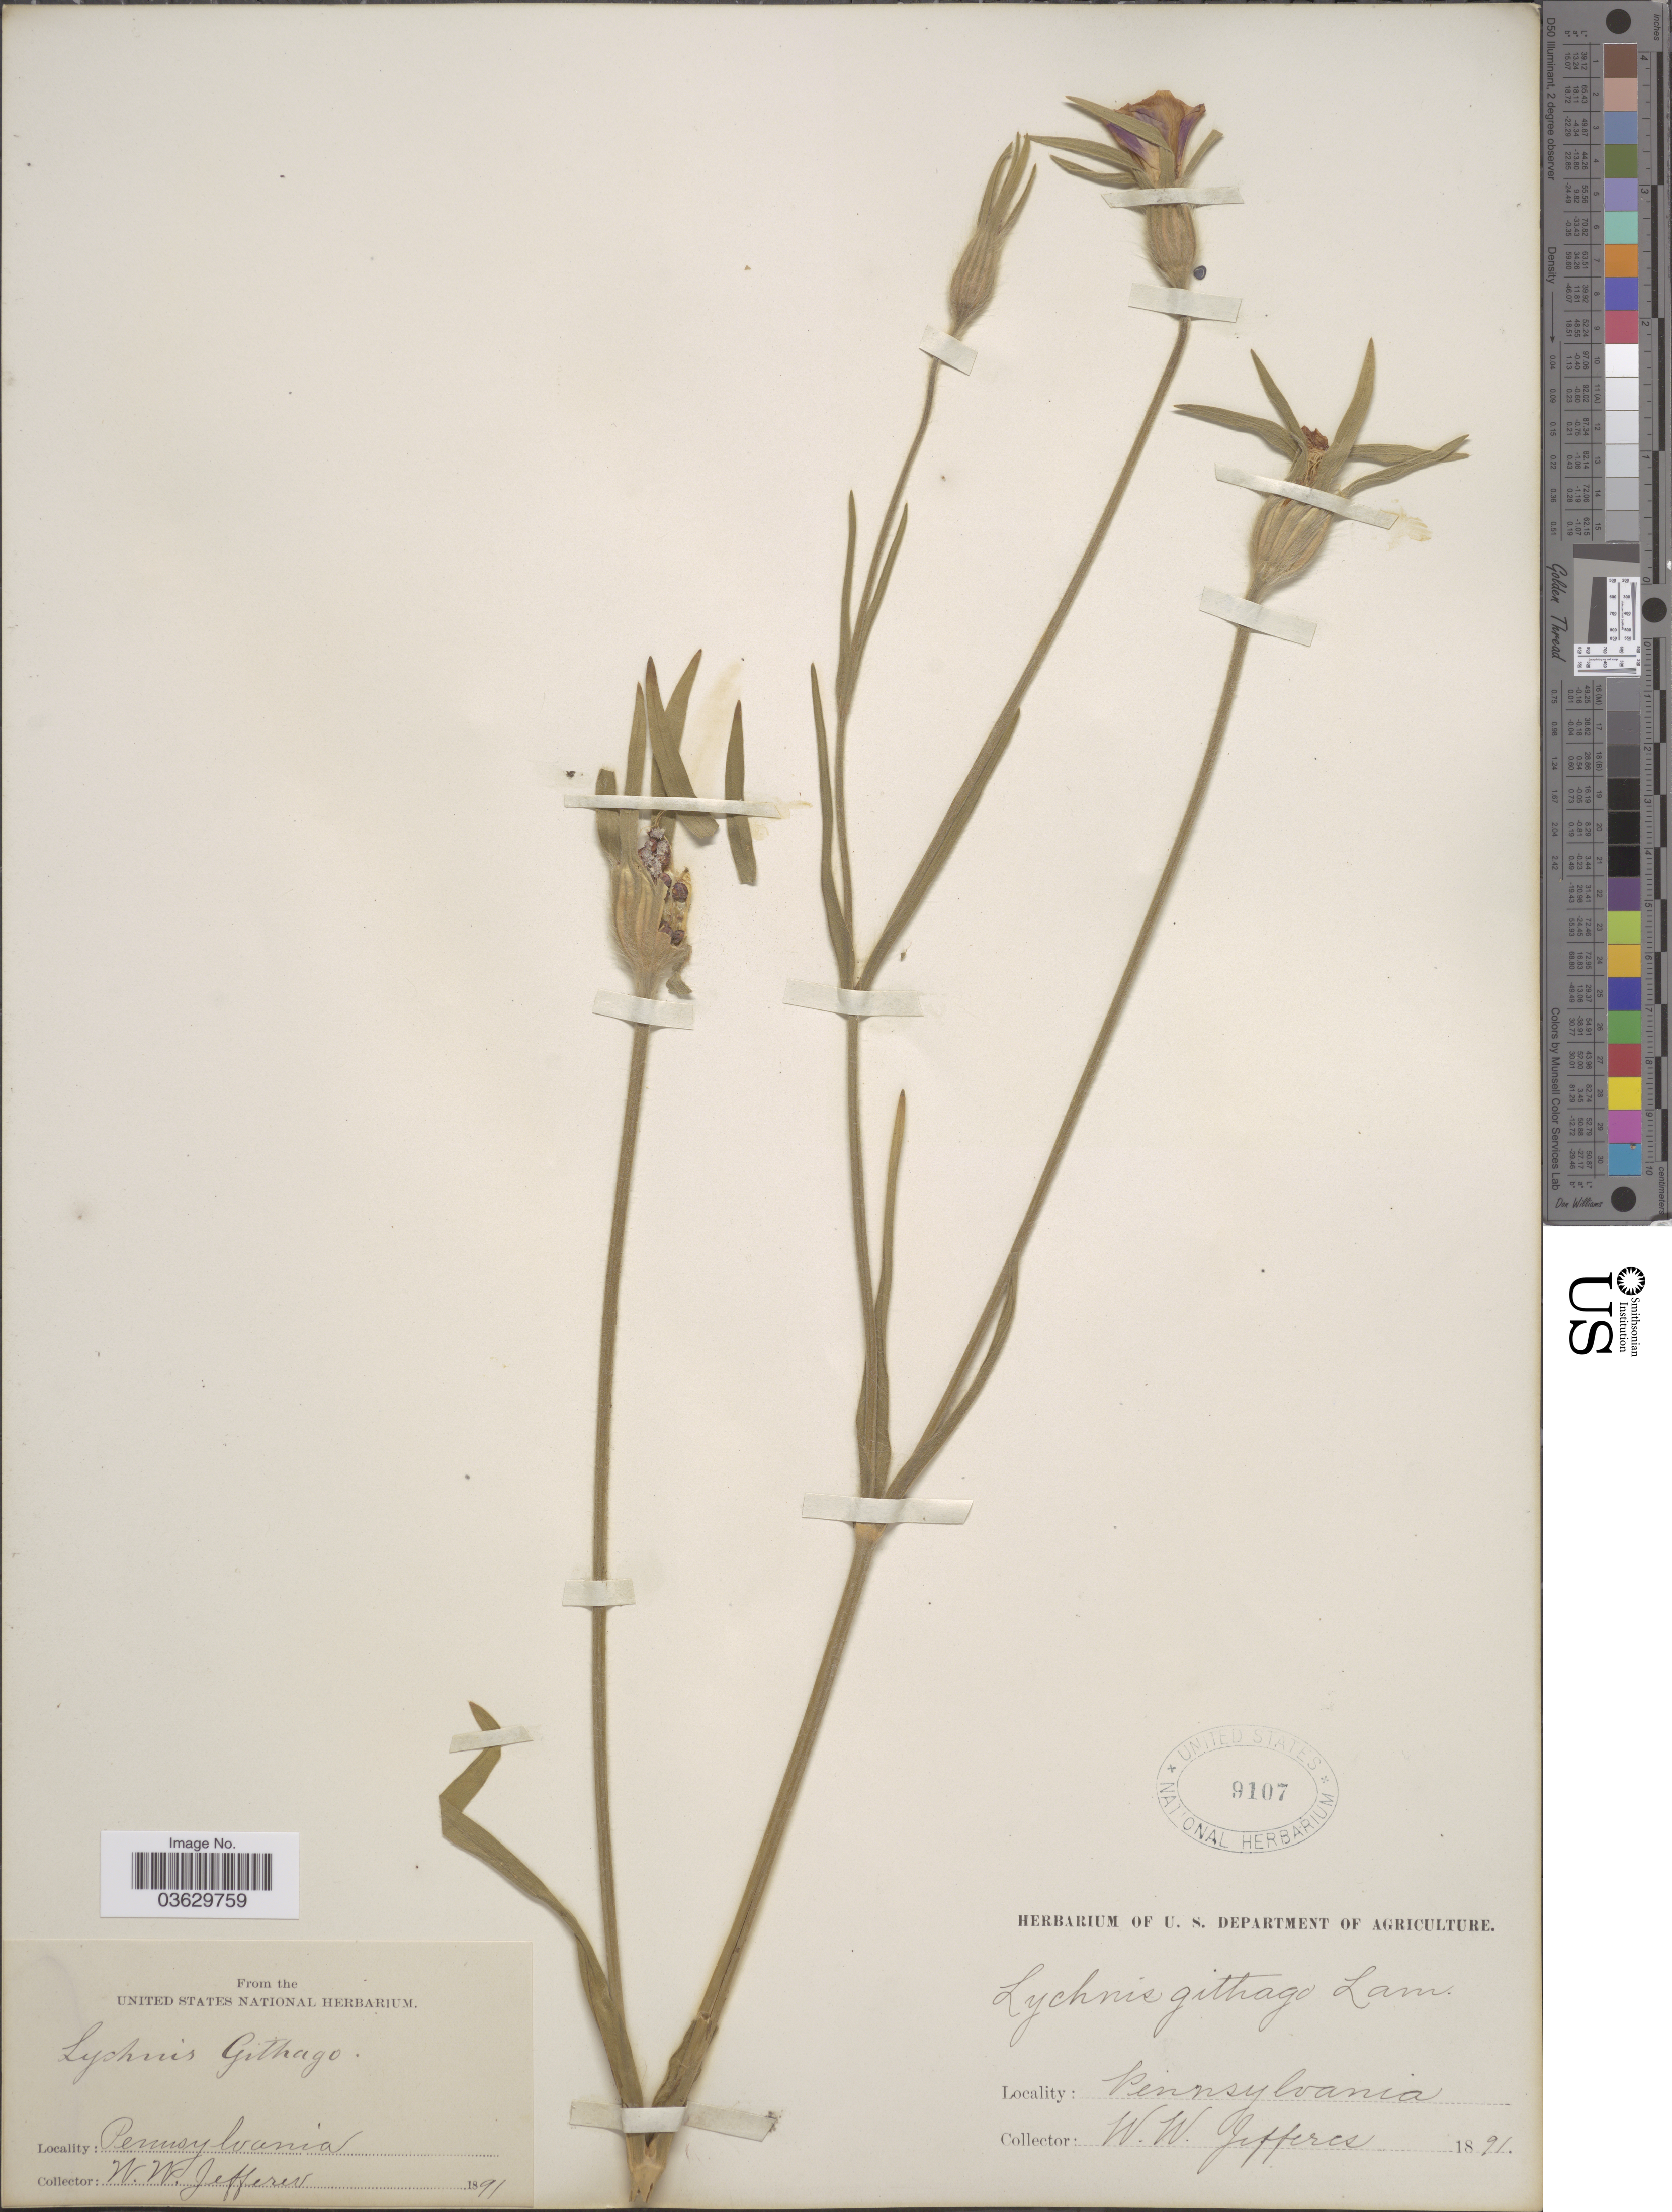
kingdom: Plantae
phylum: Tracheophyta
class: Magnoliopsida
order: Caryophyllales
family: Caryophyllaceae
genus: Agrostemma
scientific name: Agrostemma sp.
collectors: W. Jefferes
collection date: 1891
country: United States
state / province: Pennsylvania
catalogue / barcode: US 9107